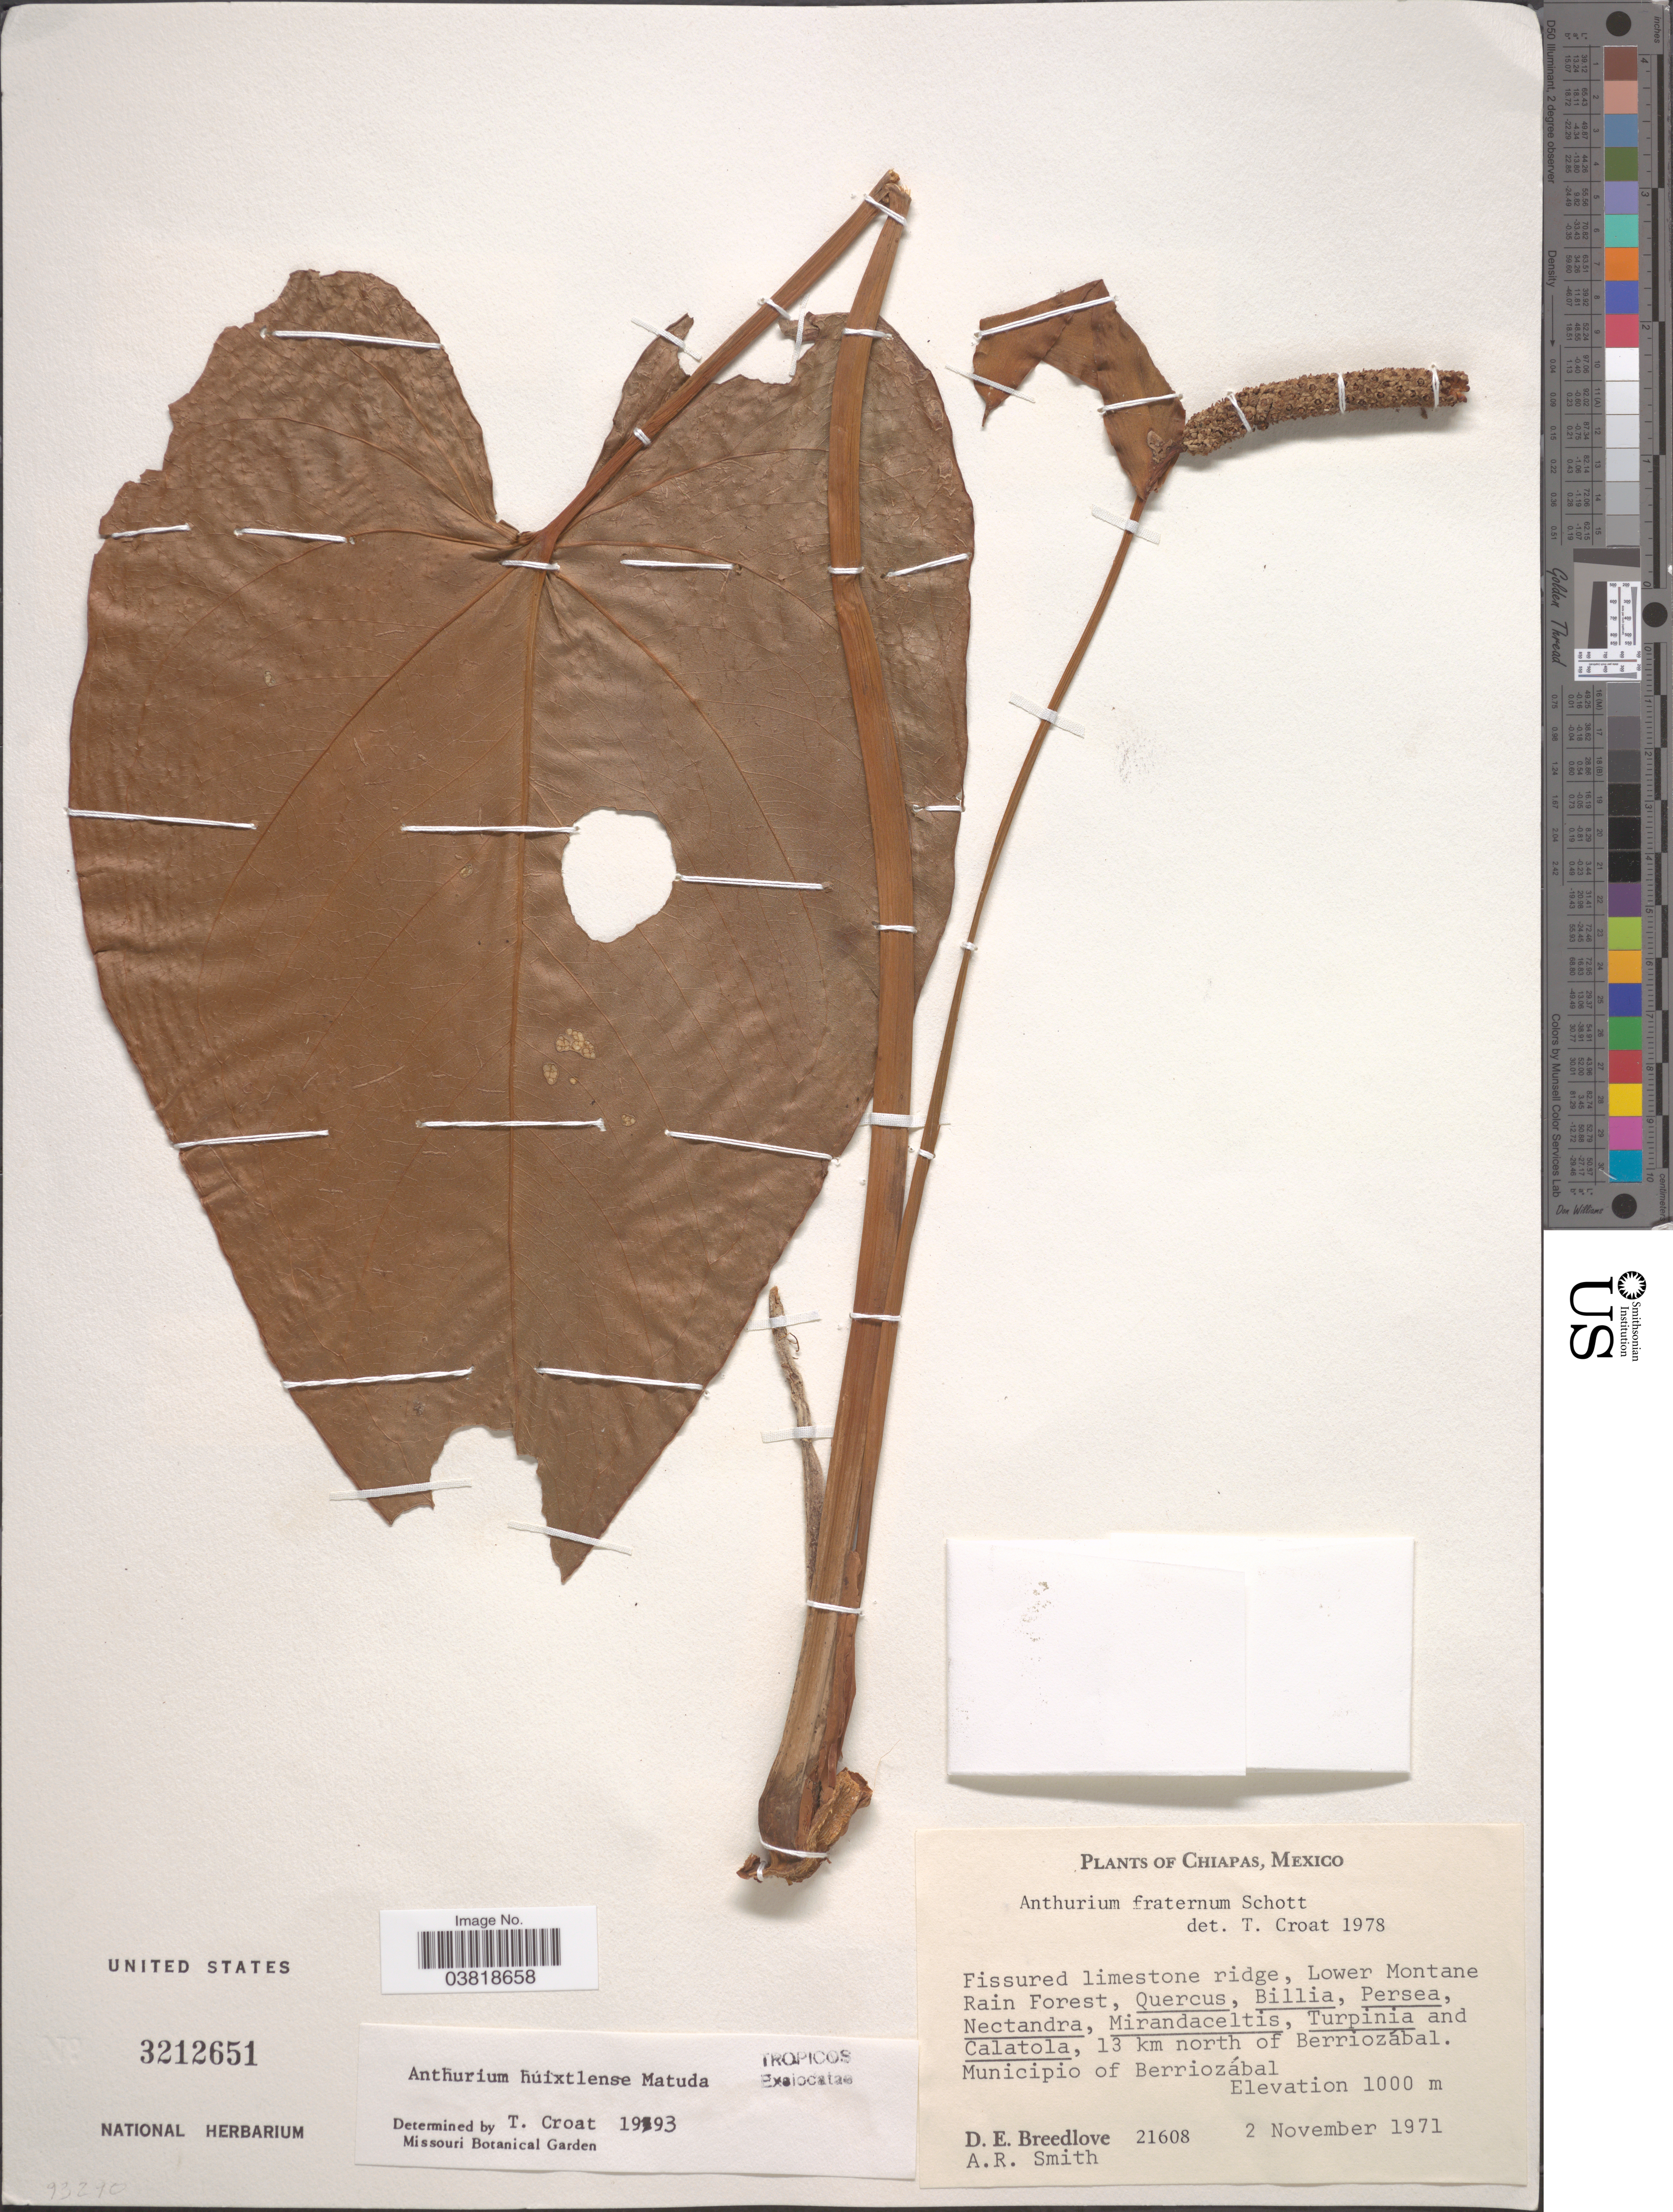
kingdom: Plantae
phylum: Tracheophyta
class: Liliopsida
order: Alismatales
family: Araceae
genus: Anthurium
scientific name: Anthurium huixtlense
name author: Matuda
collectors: D. E. Breedlove & A. R. Smith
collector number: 21608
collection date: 1971-11-02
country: Mexico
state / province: Chiapas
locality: Fissured limestone ridge, Lower Montane Rain Forest. 13 km north of Berriozábal. Municipio of Berriozábal.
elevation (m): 1000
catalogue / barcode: US 3212651